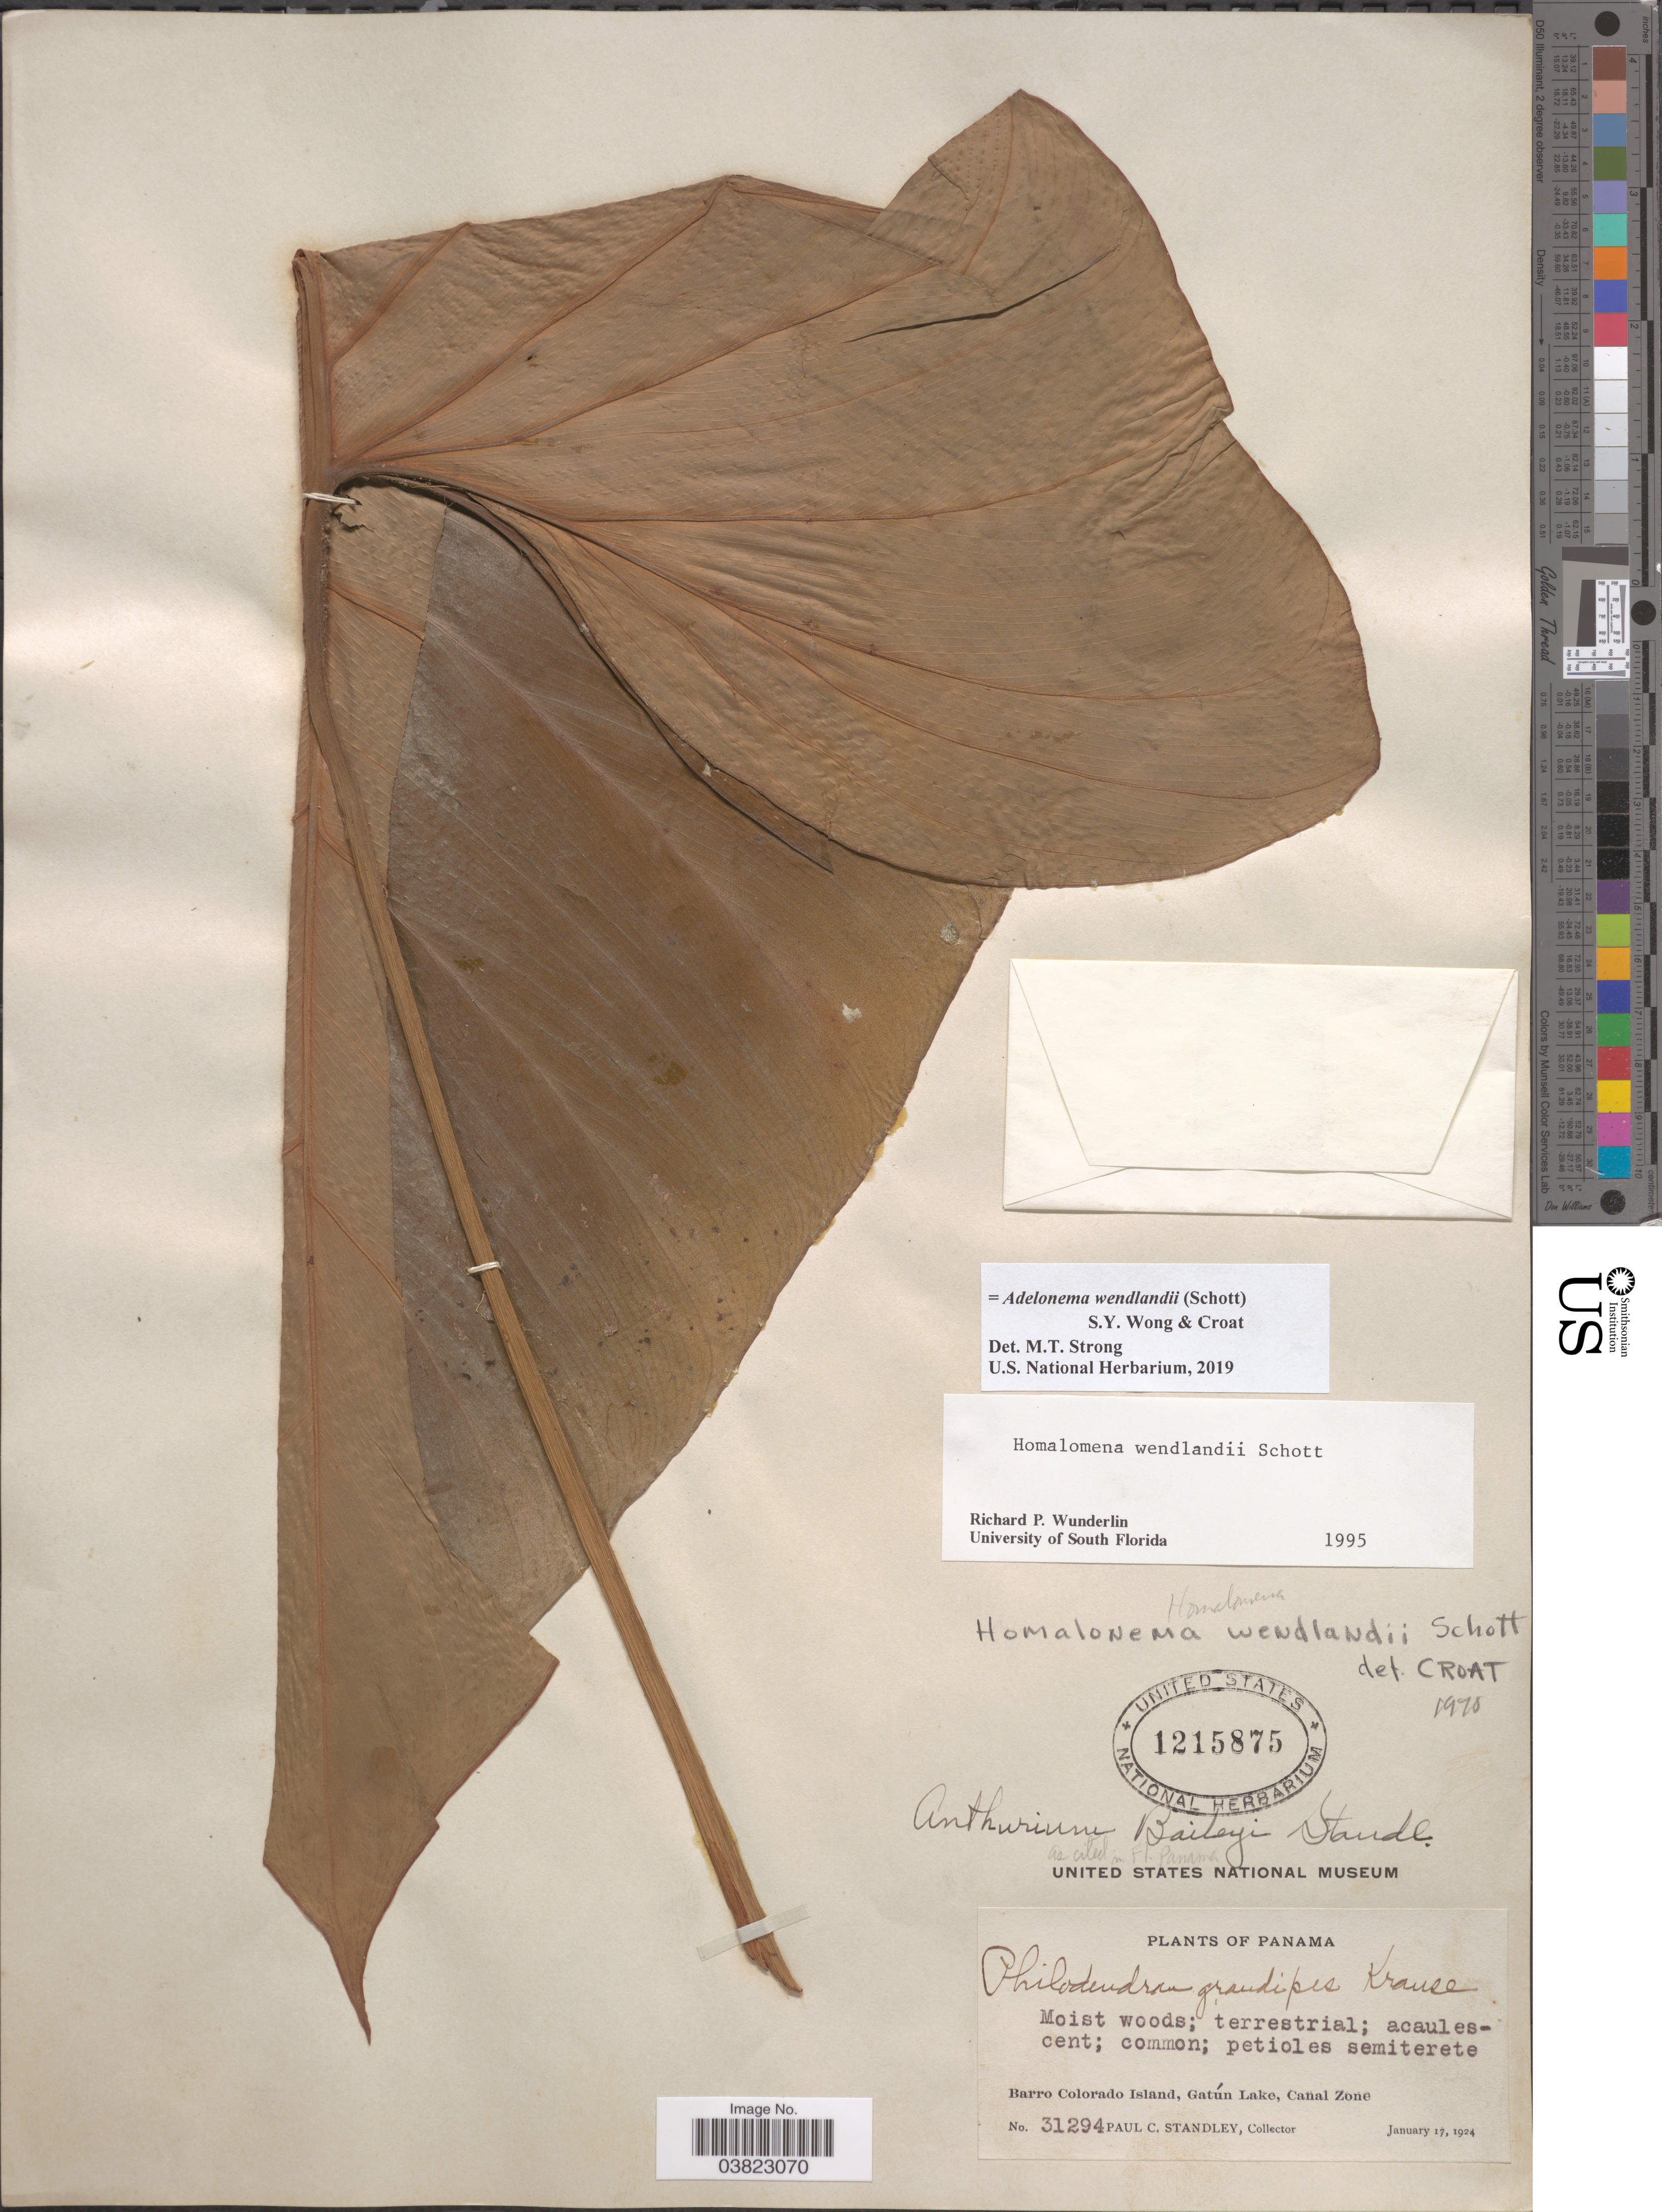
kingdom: Plantae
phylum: Tracheophyta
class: Liliopsida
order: Alismatales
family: Araceae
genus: Homalomena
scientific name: Homalomena wendlandii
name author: Schott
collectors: P. C. Standley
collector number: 31294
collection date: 1924-01-17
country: Panama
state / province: Panamá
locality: Barro Colorado Island, Gatún Lake, Canal Zone.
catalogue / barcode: US 1215875